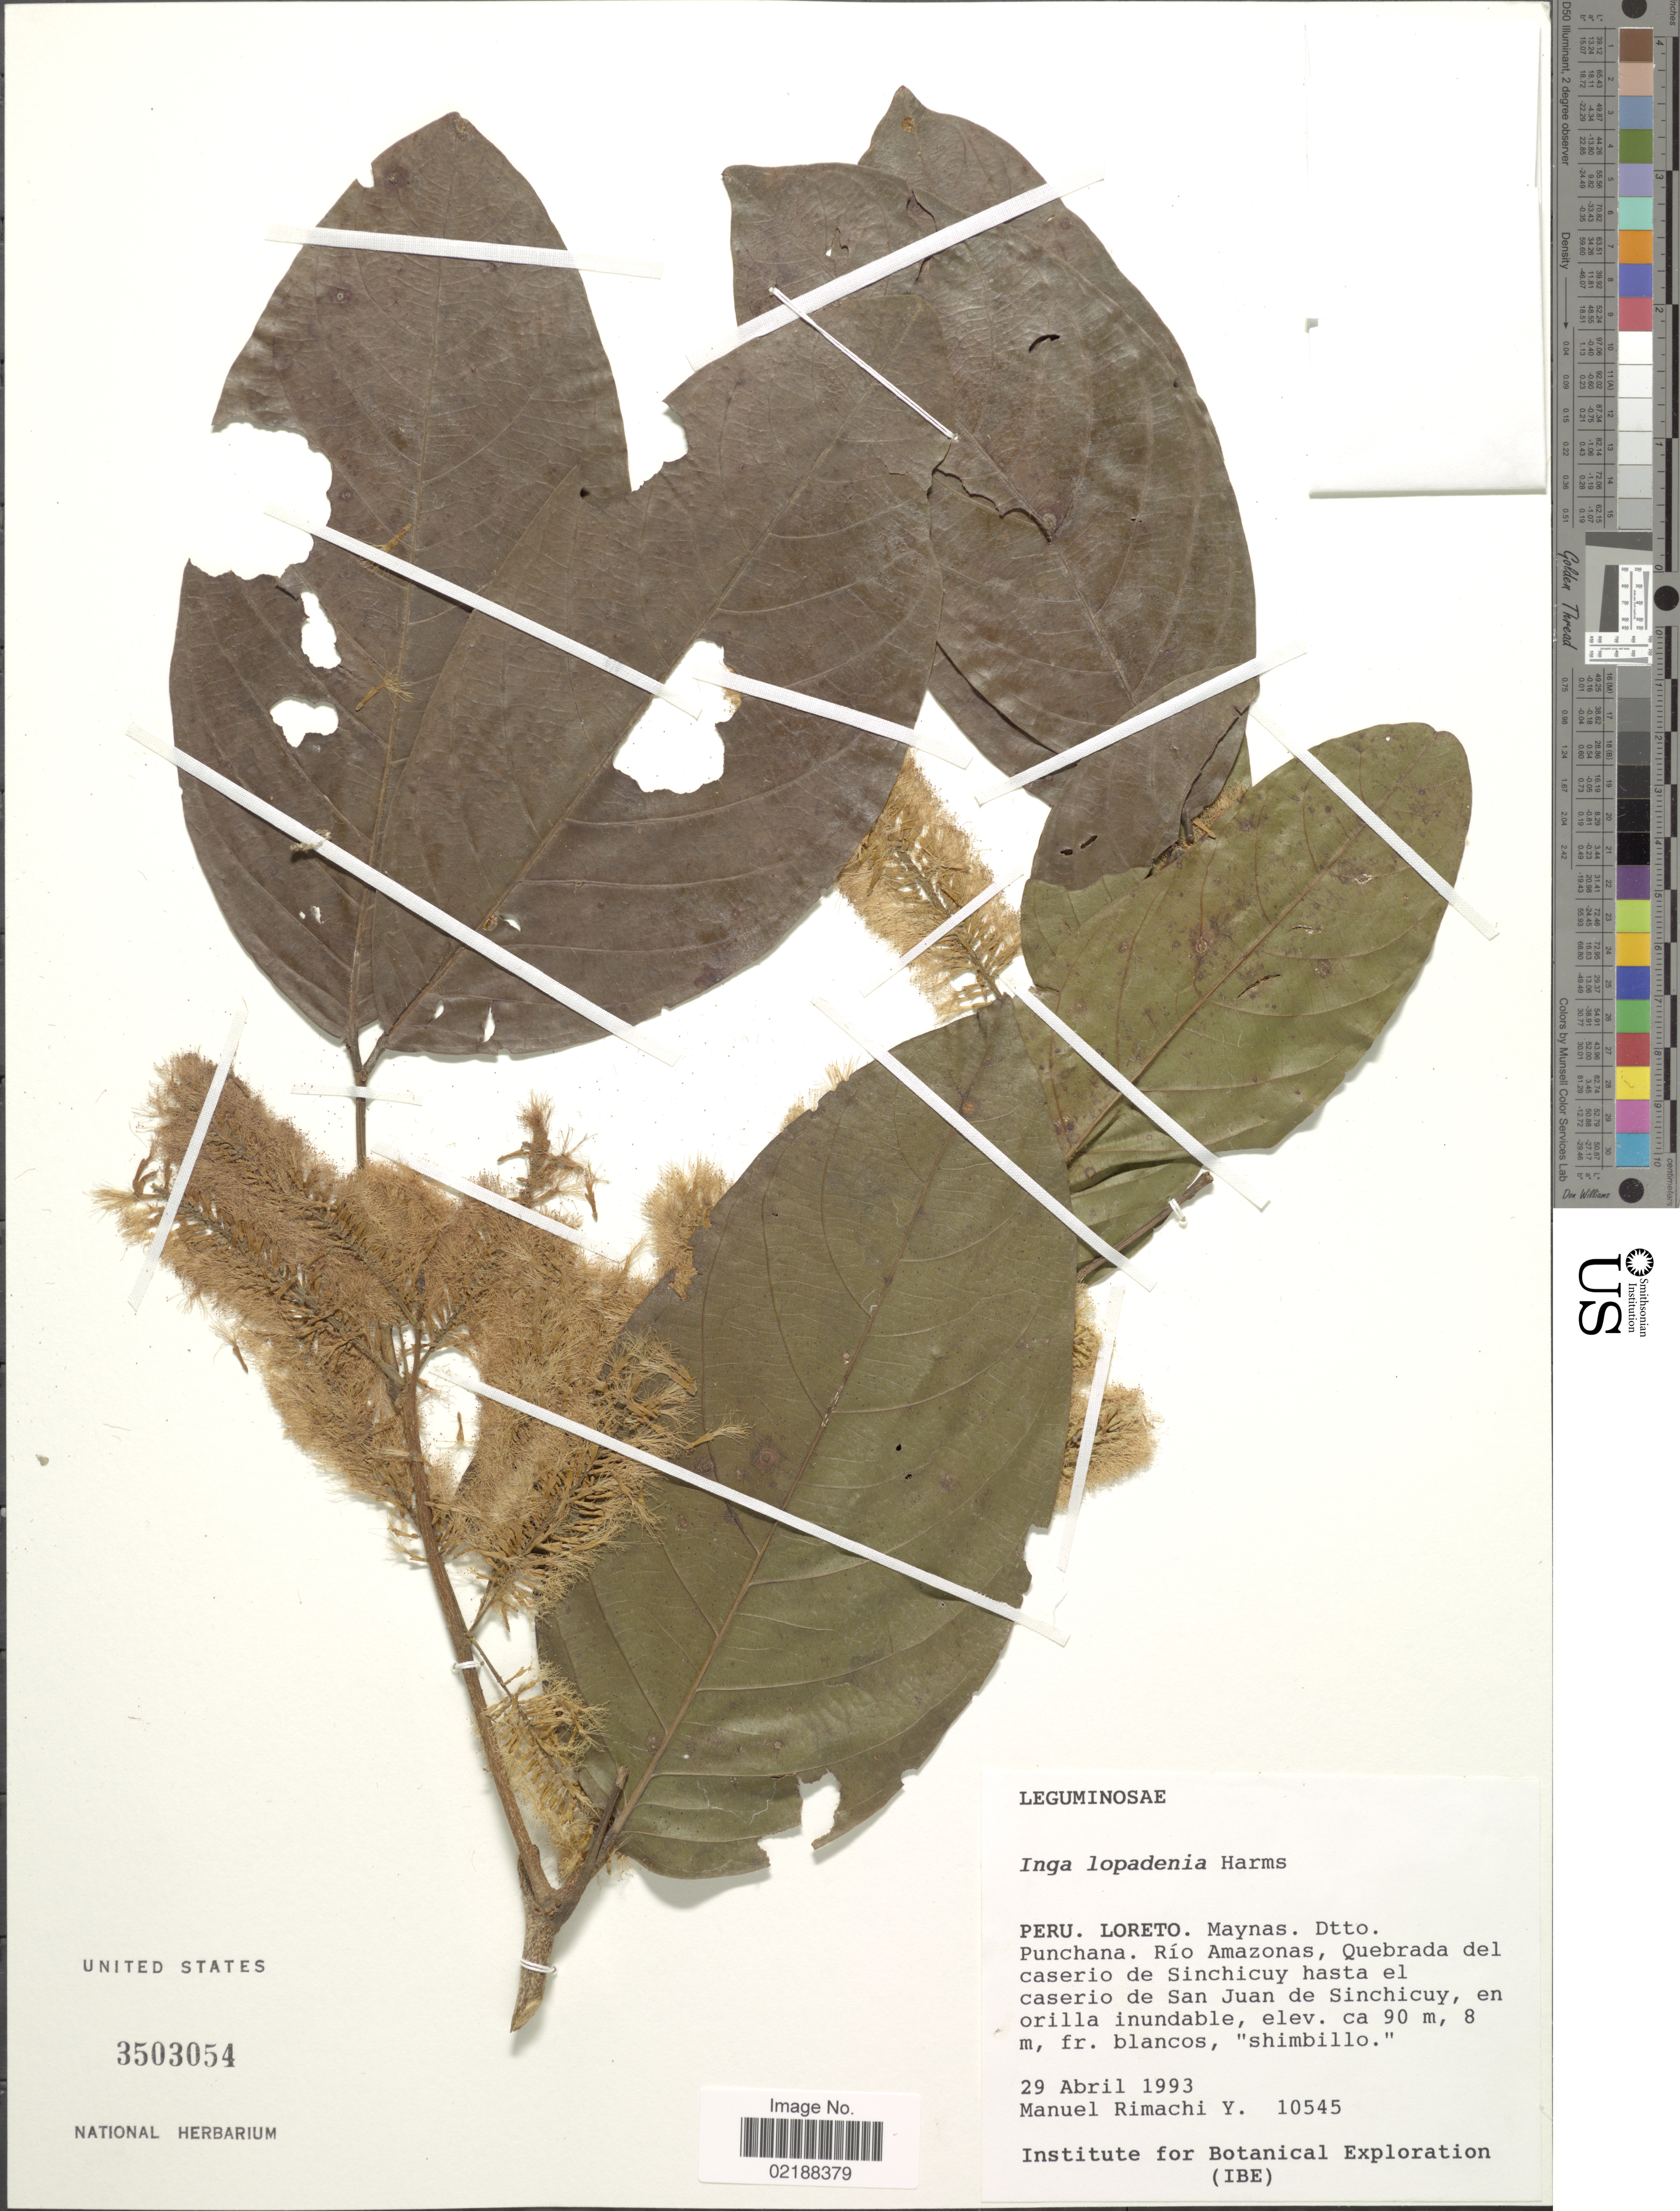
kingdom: Plantae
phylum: Tracheophyta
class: Magnoliopsida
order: Fabales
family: Fabaceae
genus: Inga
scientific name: Inga lopadadenia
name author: Harms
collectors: M. Rimachi Y.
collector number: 10545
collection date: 1993-04-29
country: Peru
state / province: Loreto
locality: Maynas, Dtto. Punchana. Rio Amazonas, Quebrada del caserio de Sinchicuy hasta el caserio de San Juan de Sinchicuy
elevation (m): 90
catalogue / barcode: US 3503054